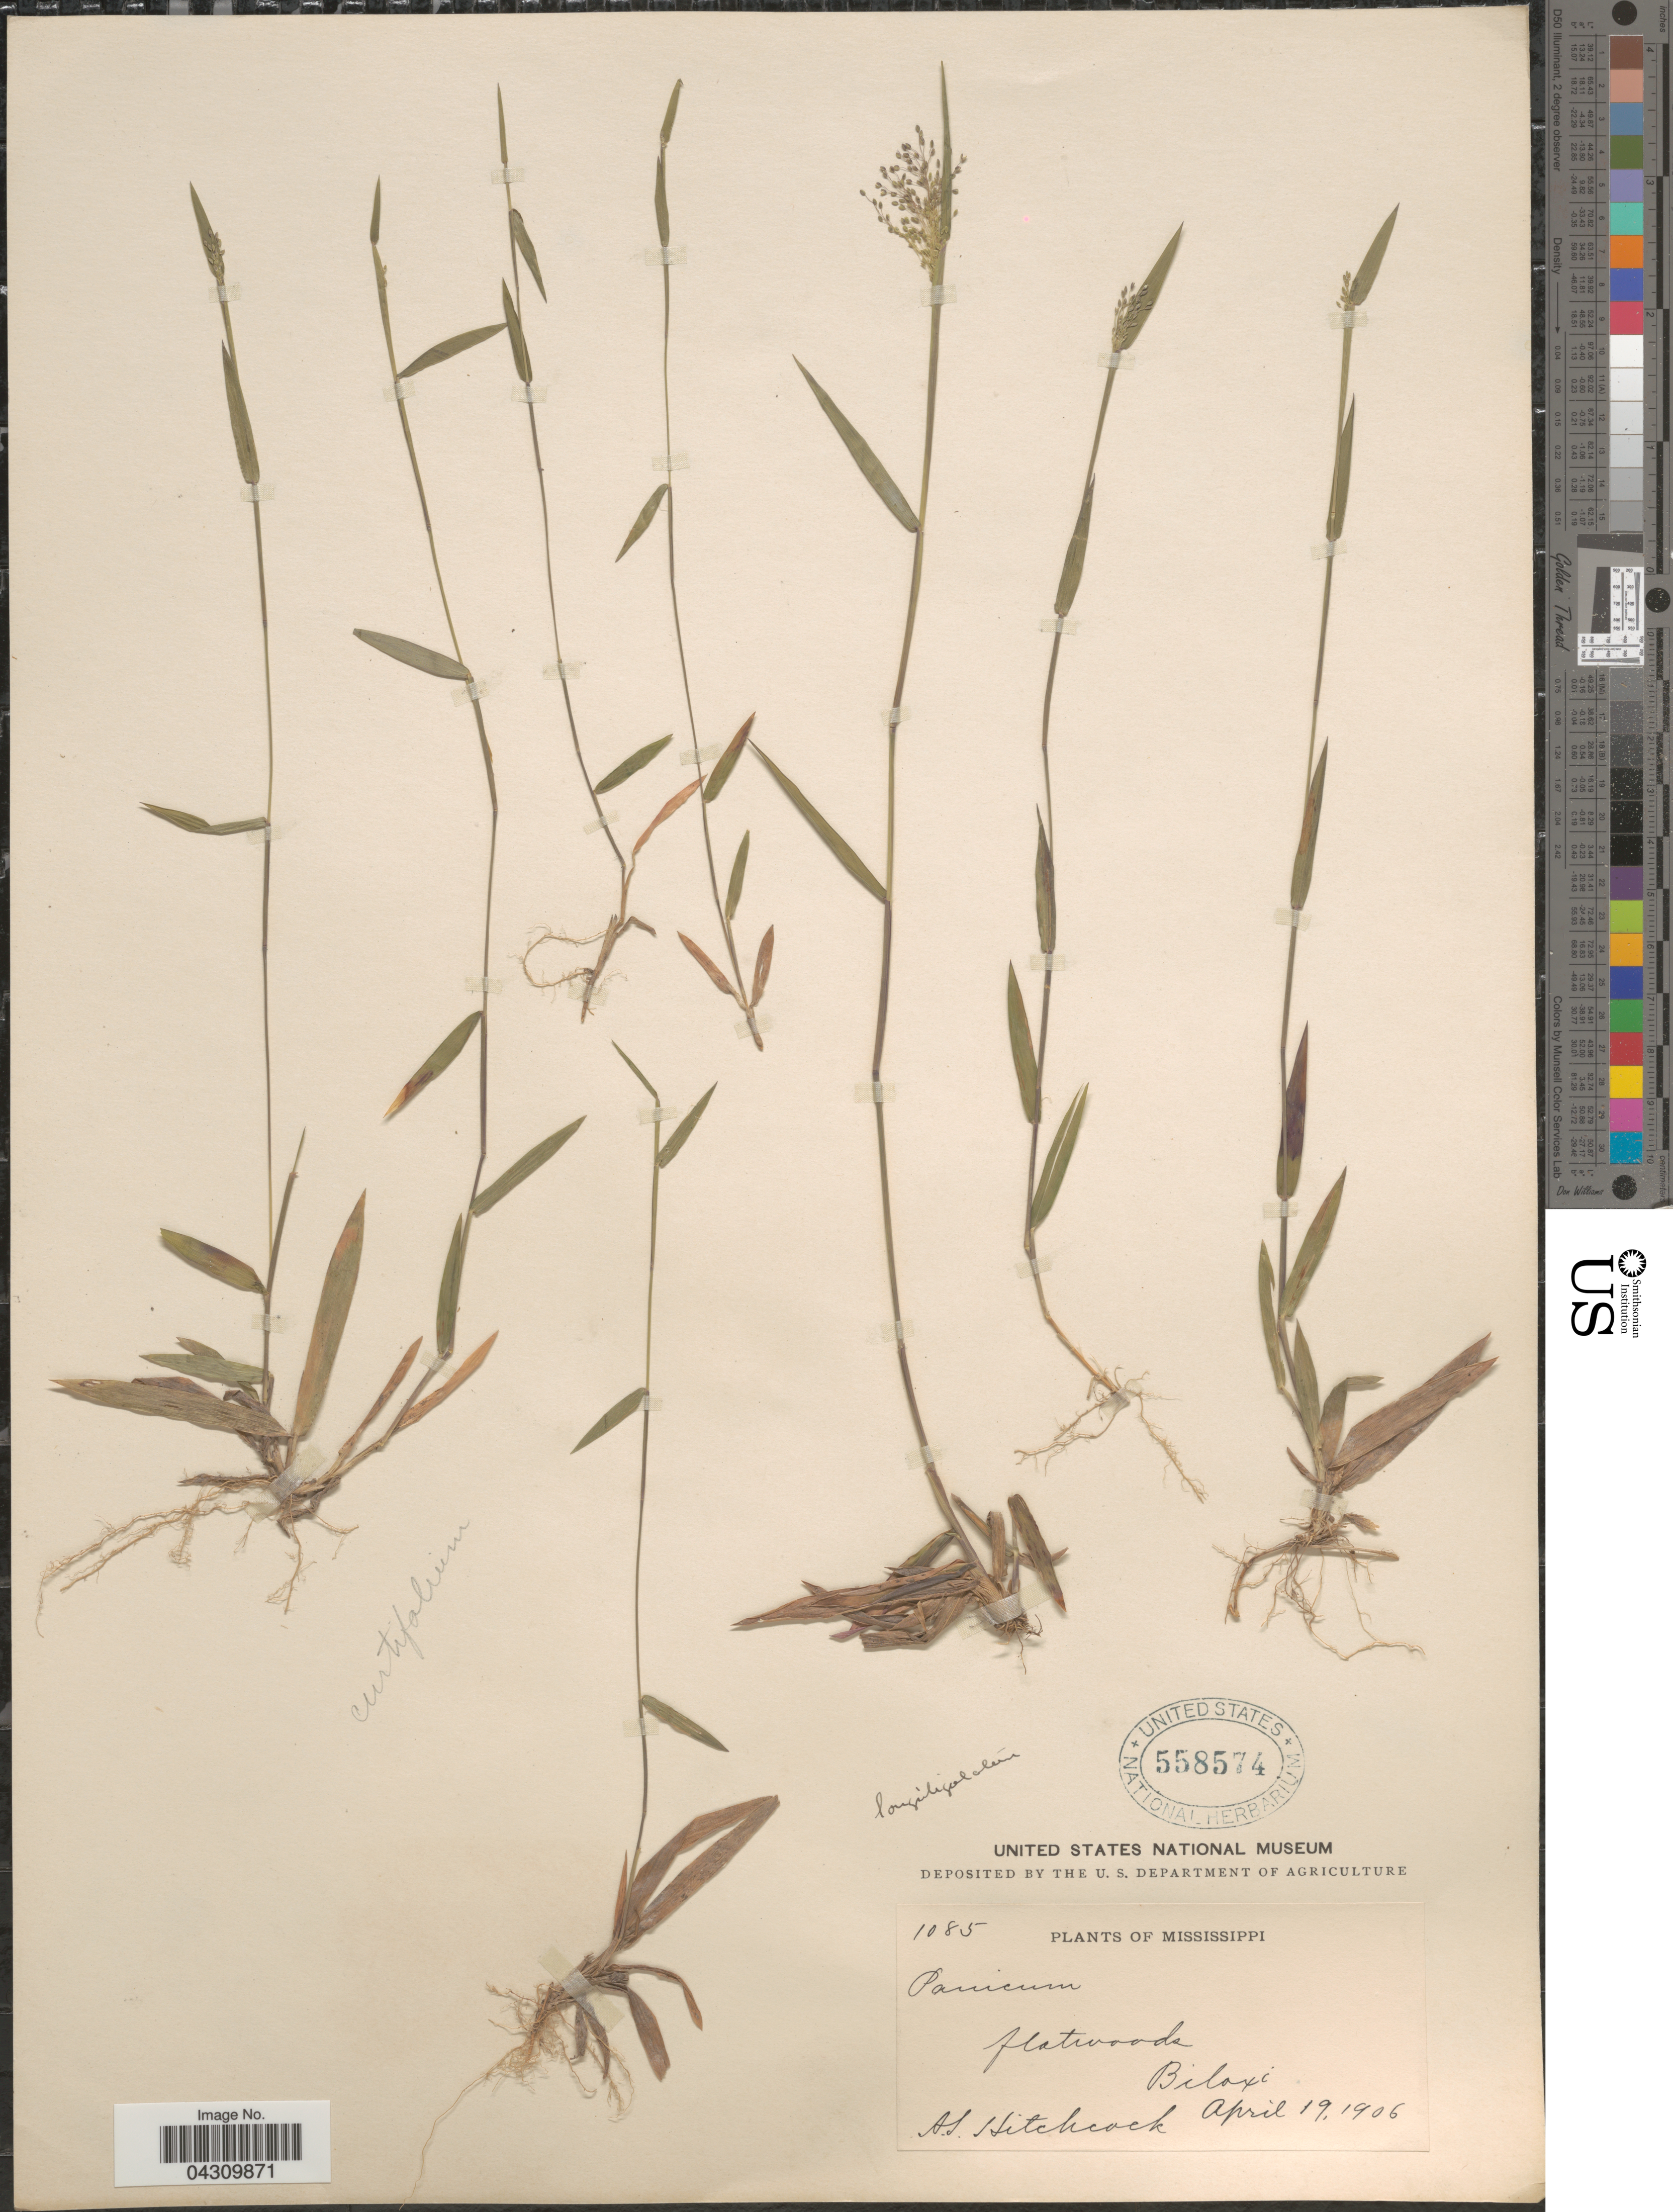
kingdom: Plantae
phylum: Tracheophyta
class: Liliopsida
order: Poales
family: Poaceae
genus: Dichanthelium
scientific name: Dichanthelium acuminatum var. acuminatum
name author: (Sw.) Gould & C.A. Clark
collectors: A. S. Hitchcock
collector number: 1085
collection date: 1906-04-19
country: United States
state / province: Mississippi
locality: Flatwoods Biloxi.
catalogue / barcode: US 558574